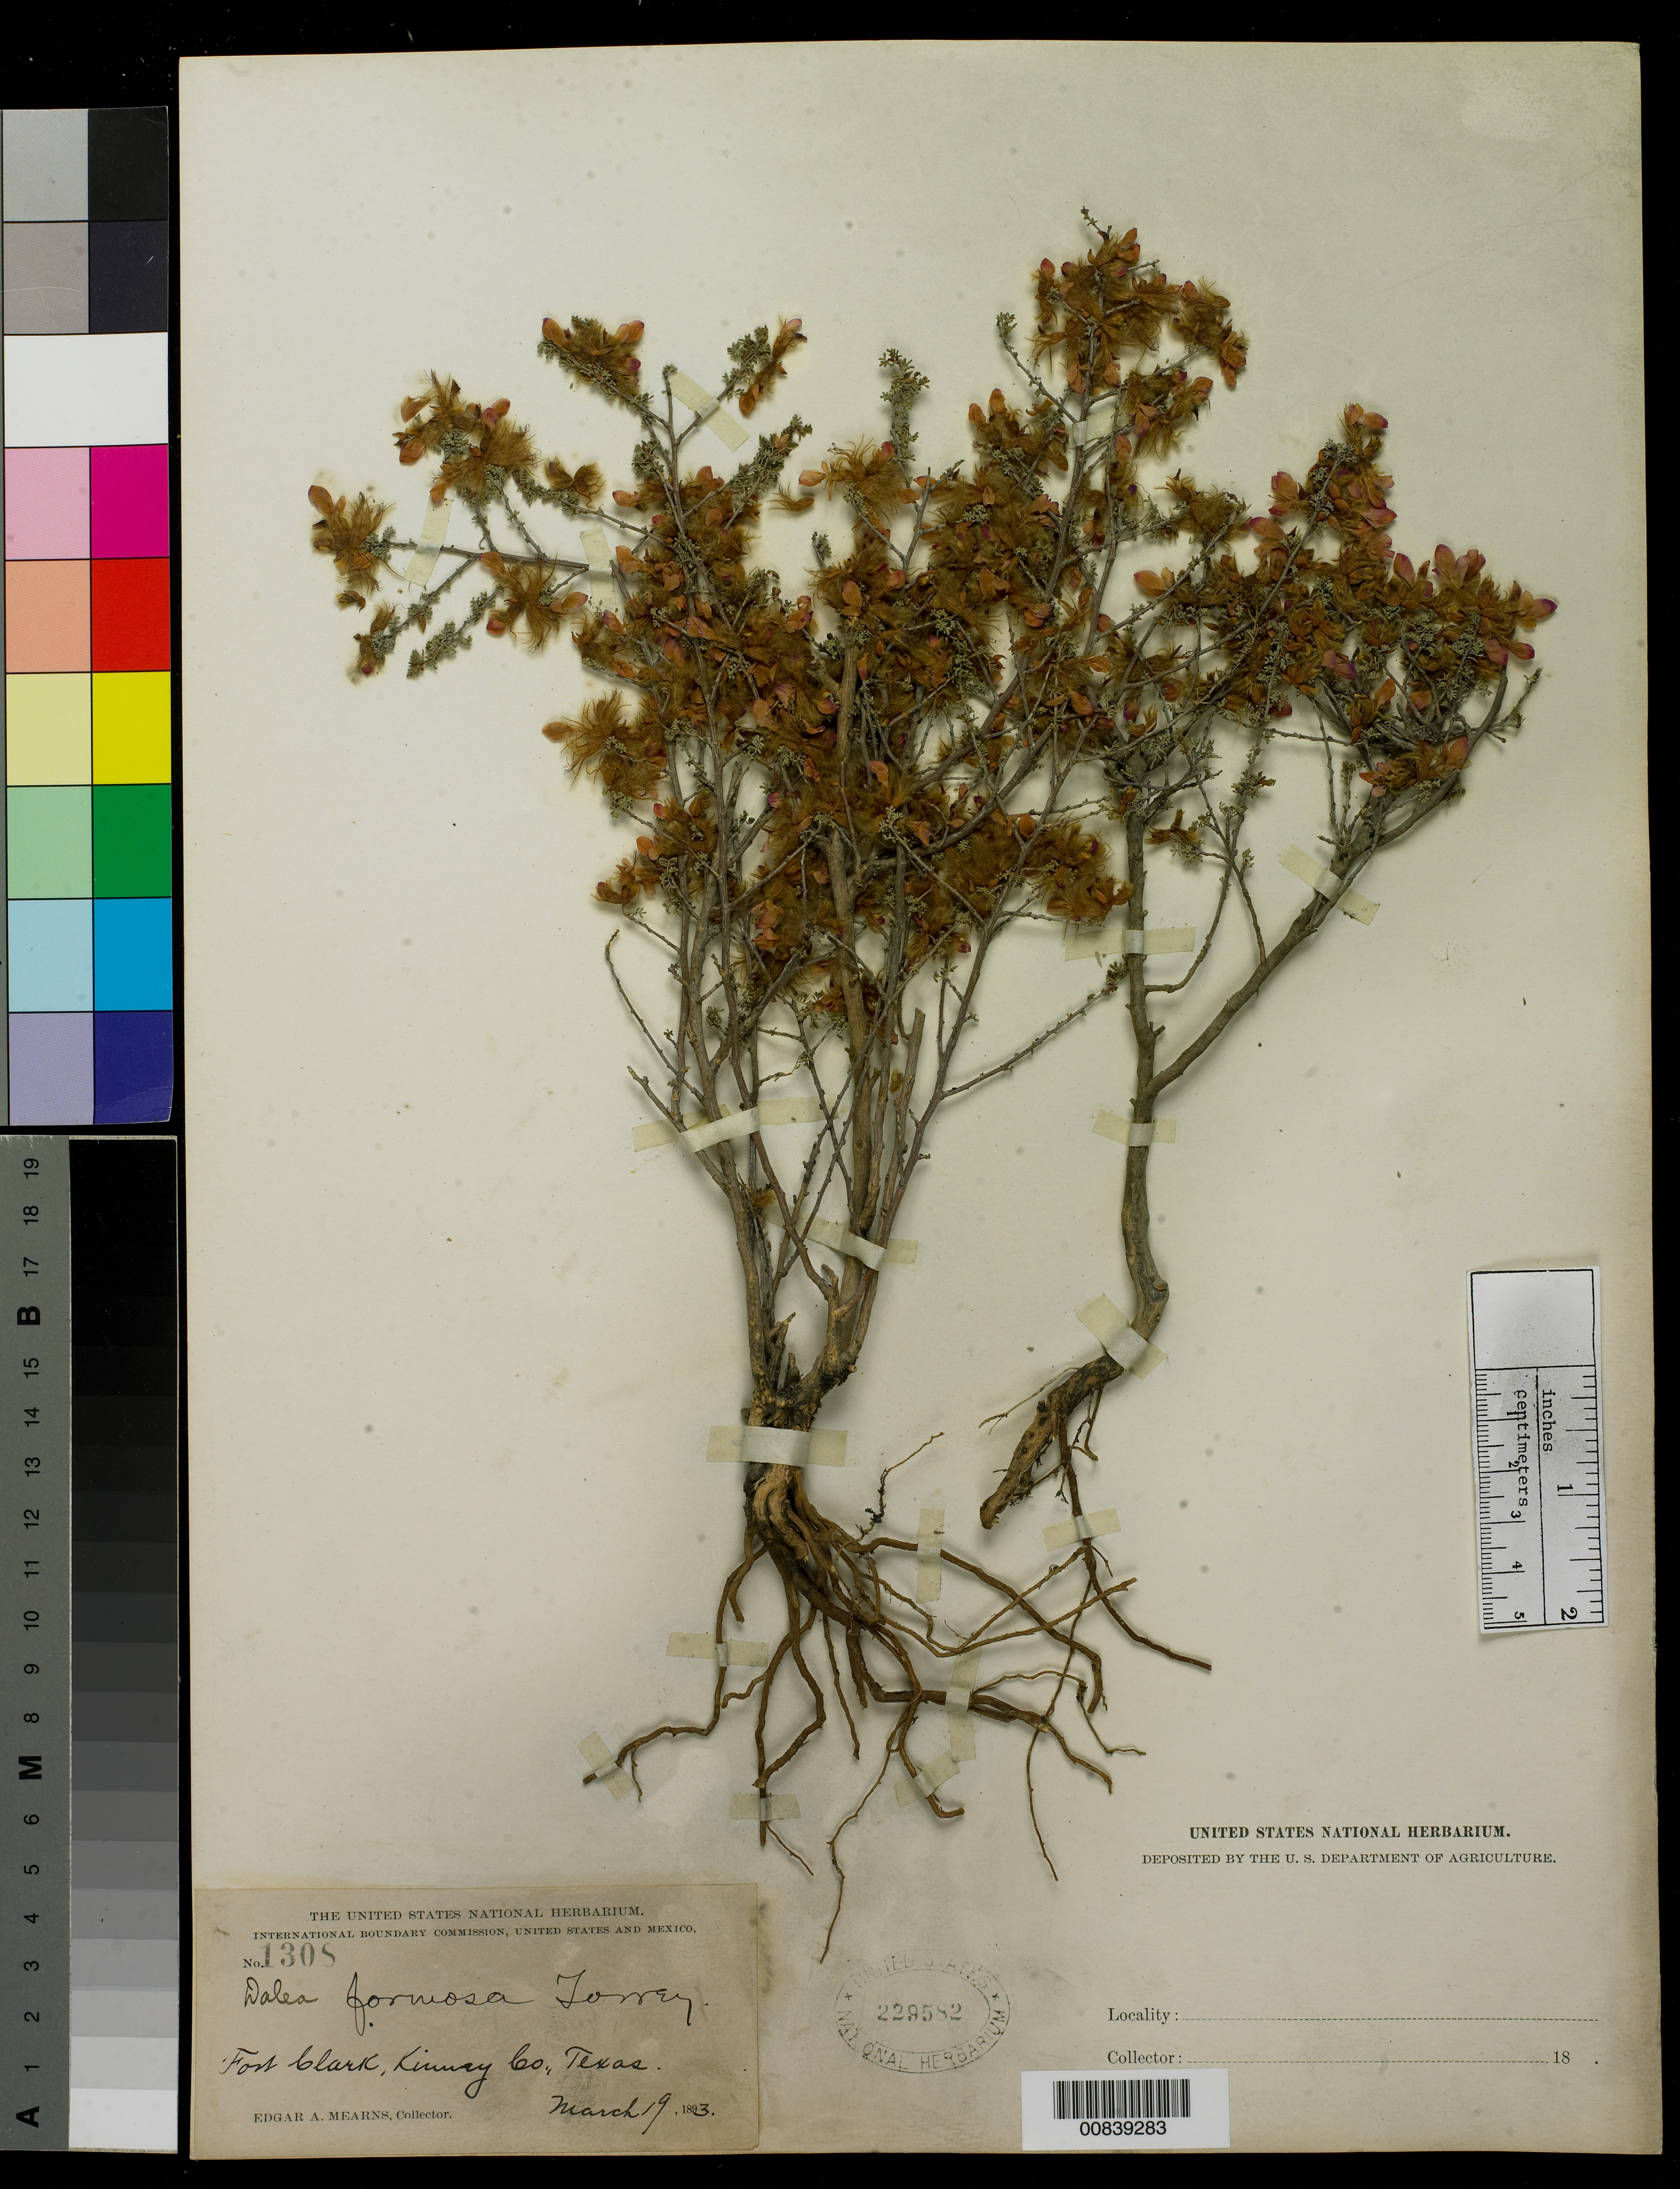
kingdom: Plantae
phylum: Tracheophyta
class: Magnoliopsida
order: Fabales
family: Fabaceae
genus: Dalea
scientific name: Dalea formosa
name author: Torr.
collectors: E. A. Mearns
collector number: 1308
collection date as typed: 19 Mar 1893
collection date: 1893-03-19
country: United States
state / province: Texas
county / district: Kinney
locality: Fort Clark, Kinney County, Texas.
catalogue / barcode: US 229582